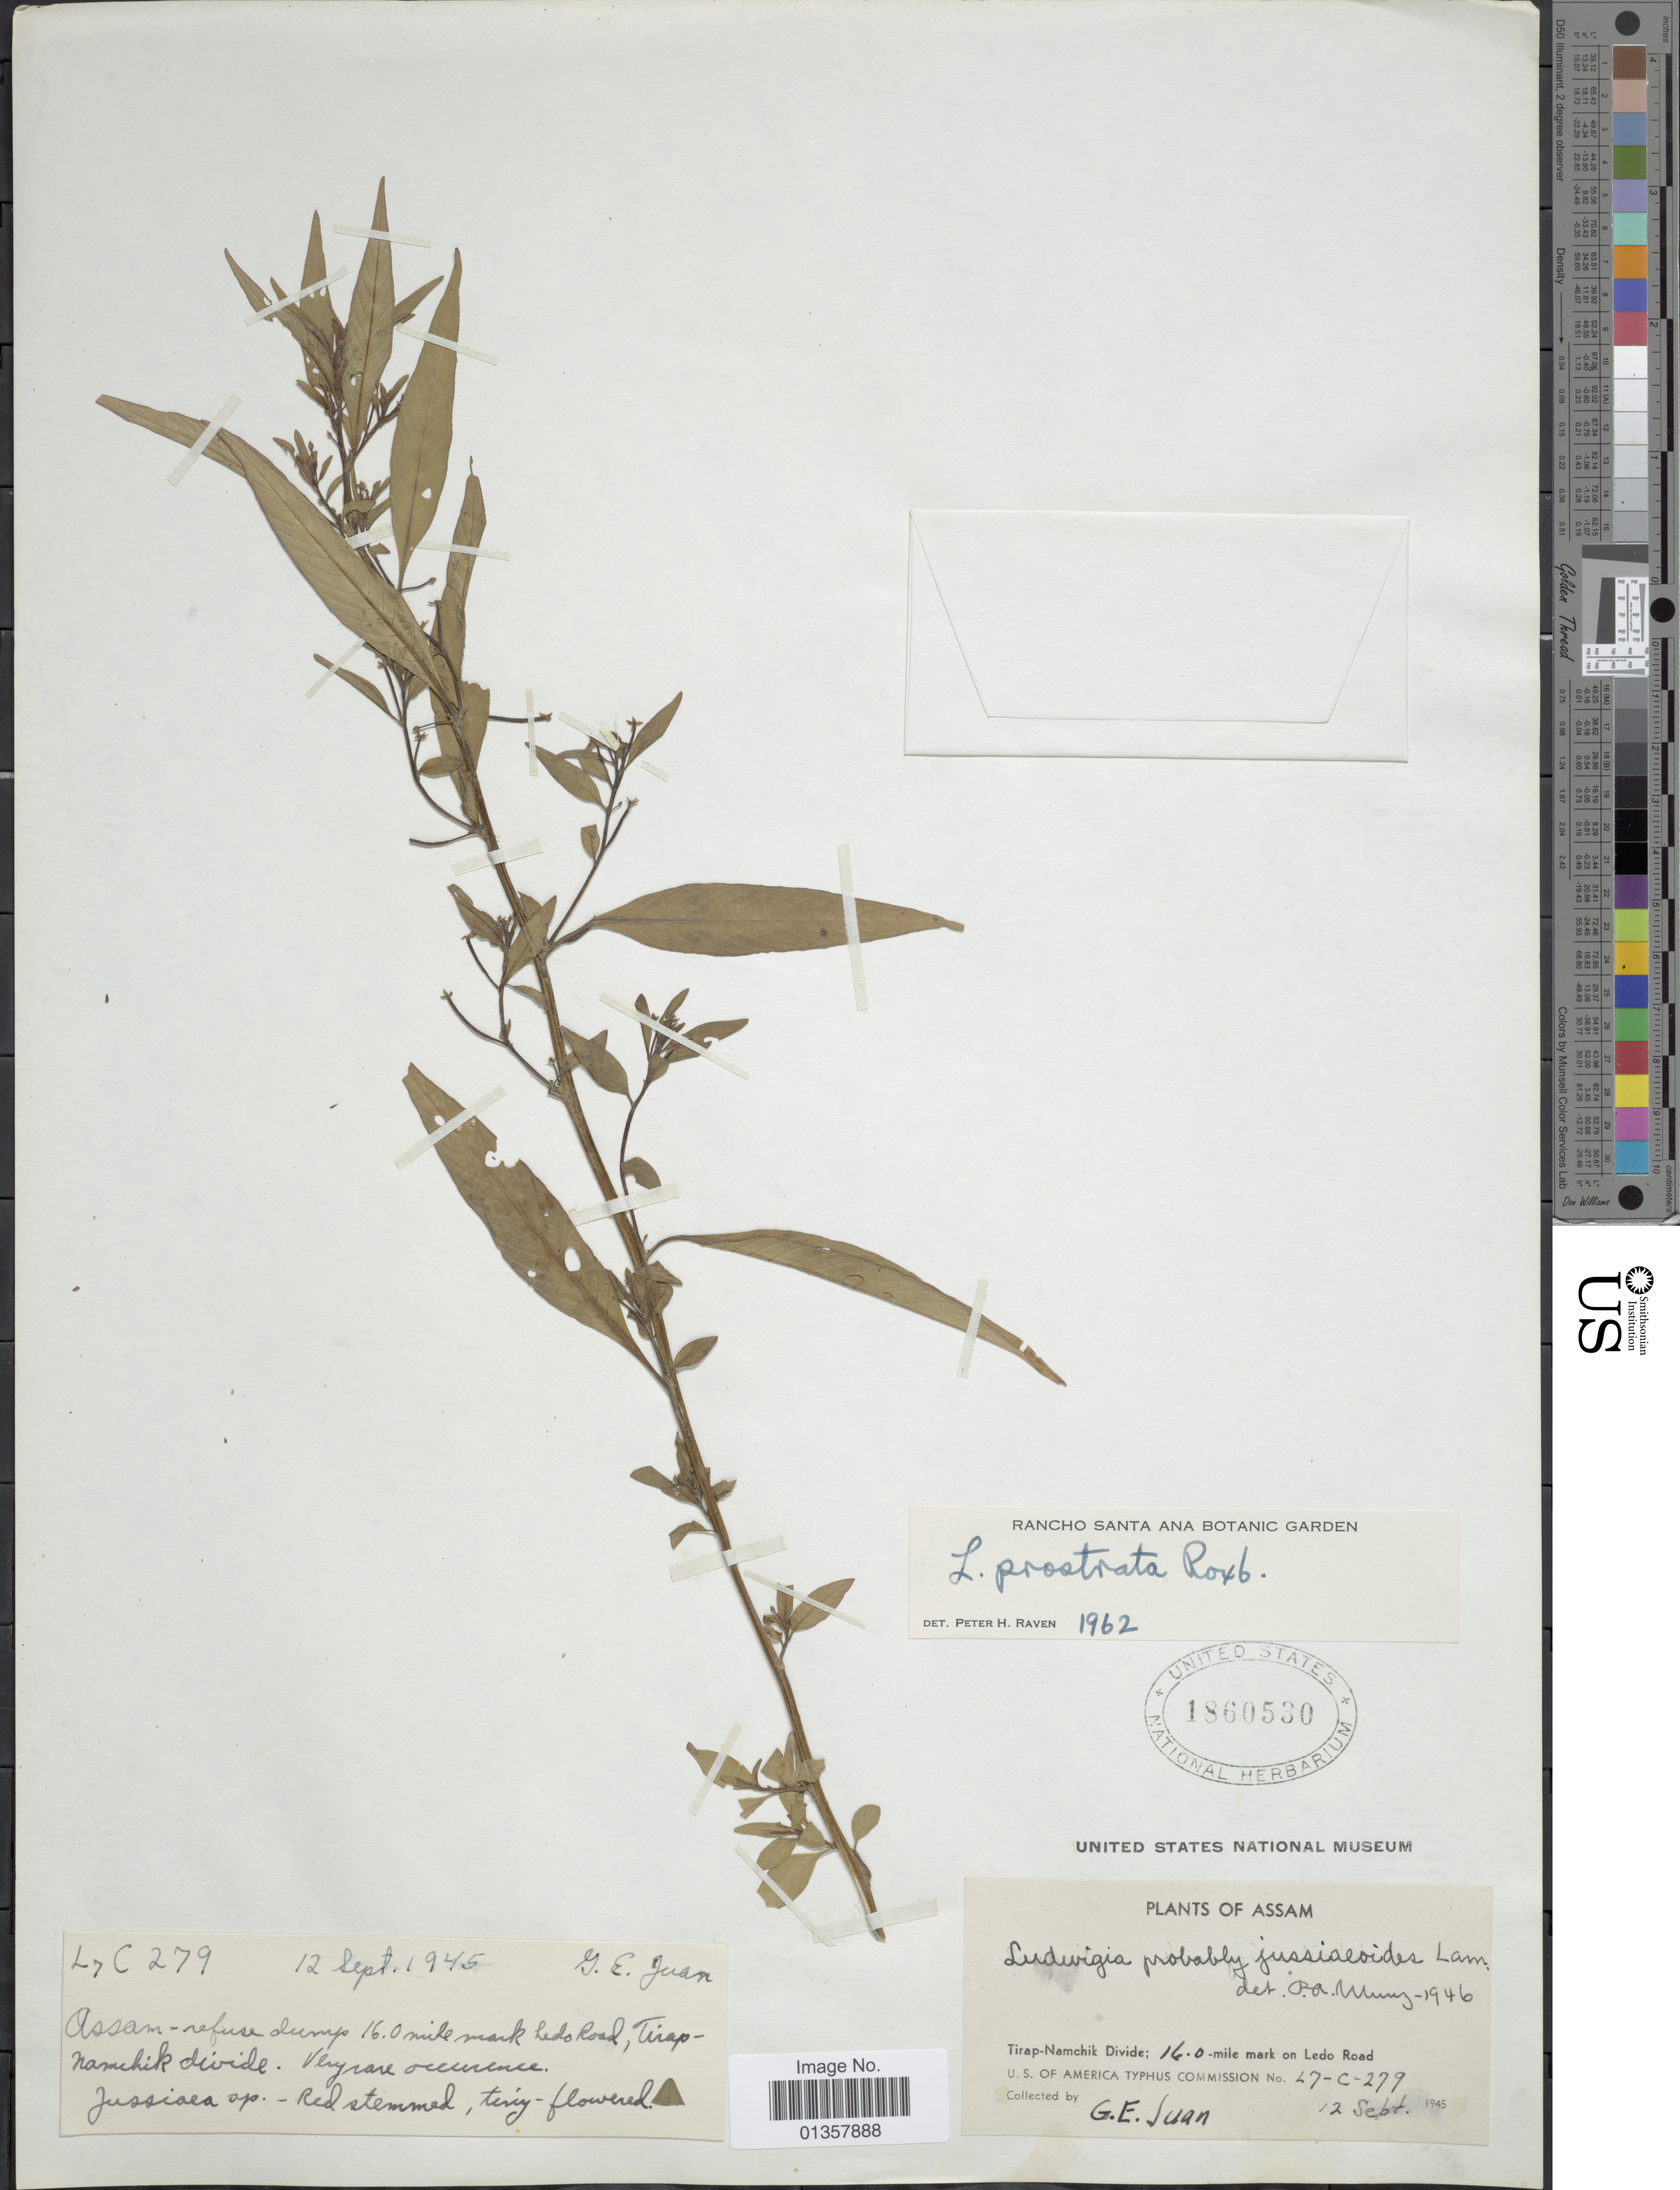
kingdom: Plantae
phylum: Tracheophyta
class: Magnoliopsida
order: Myrtales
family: Onagraceae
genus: Ludwigia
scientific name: Ludwigia prostrata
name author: Roxb.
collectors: G. Juan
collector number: L7-C-279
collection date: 1945-09-12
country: India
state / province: Assam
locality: Tirap-Namchik Divide: 16.0 mile mark on Ledo Road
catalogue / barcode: US 1860530